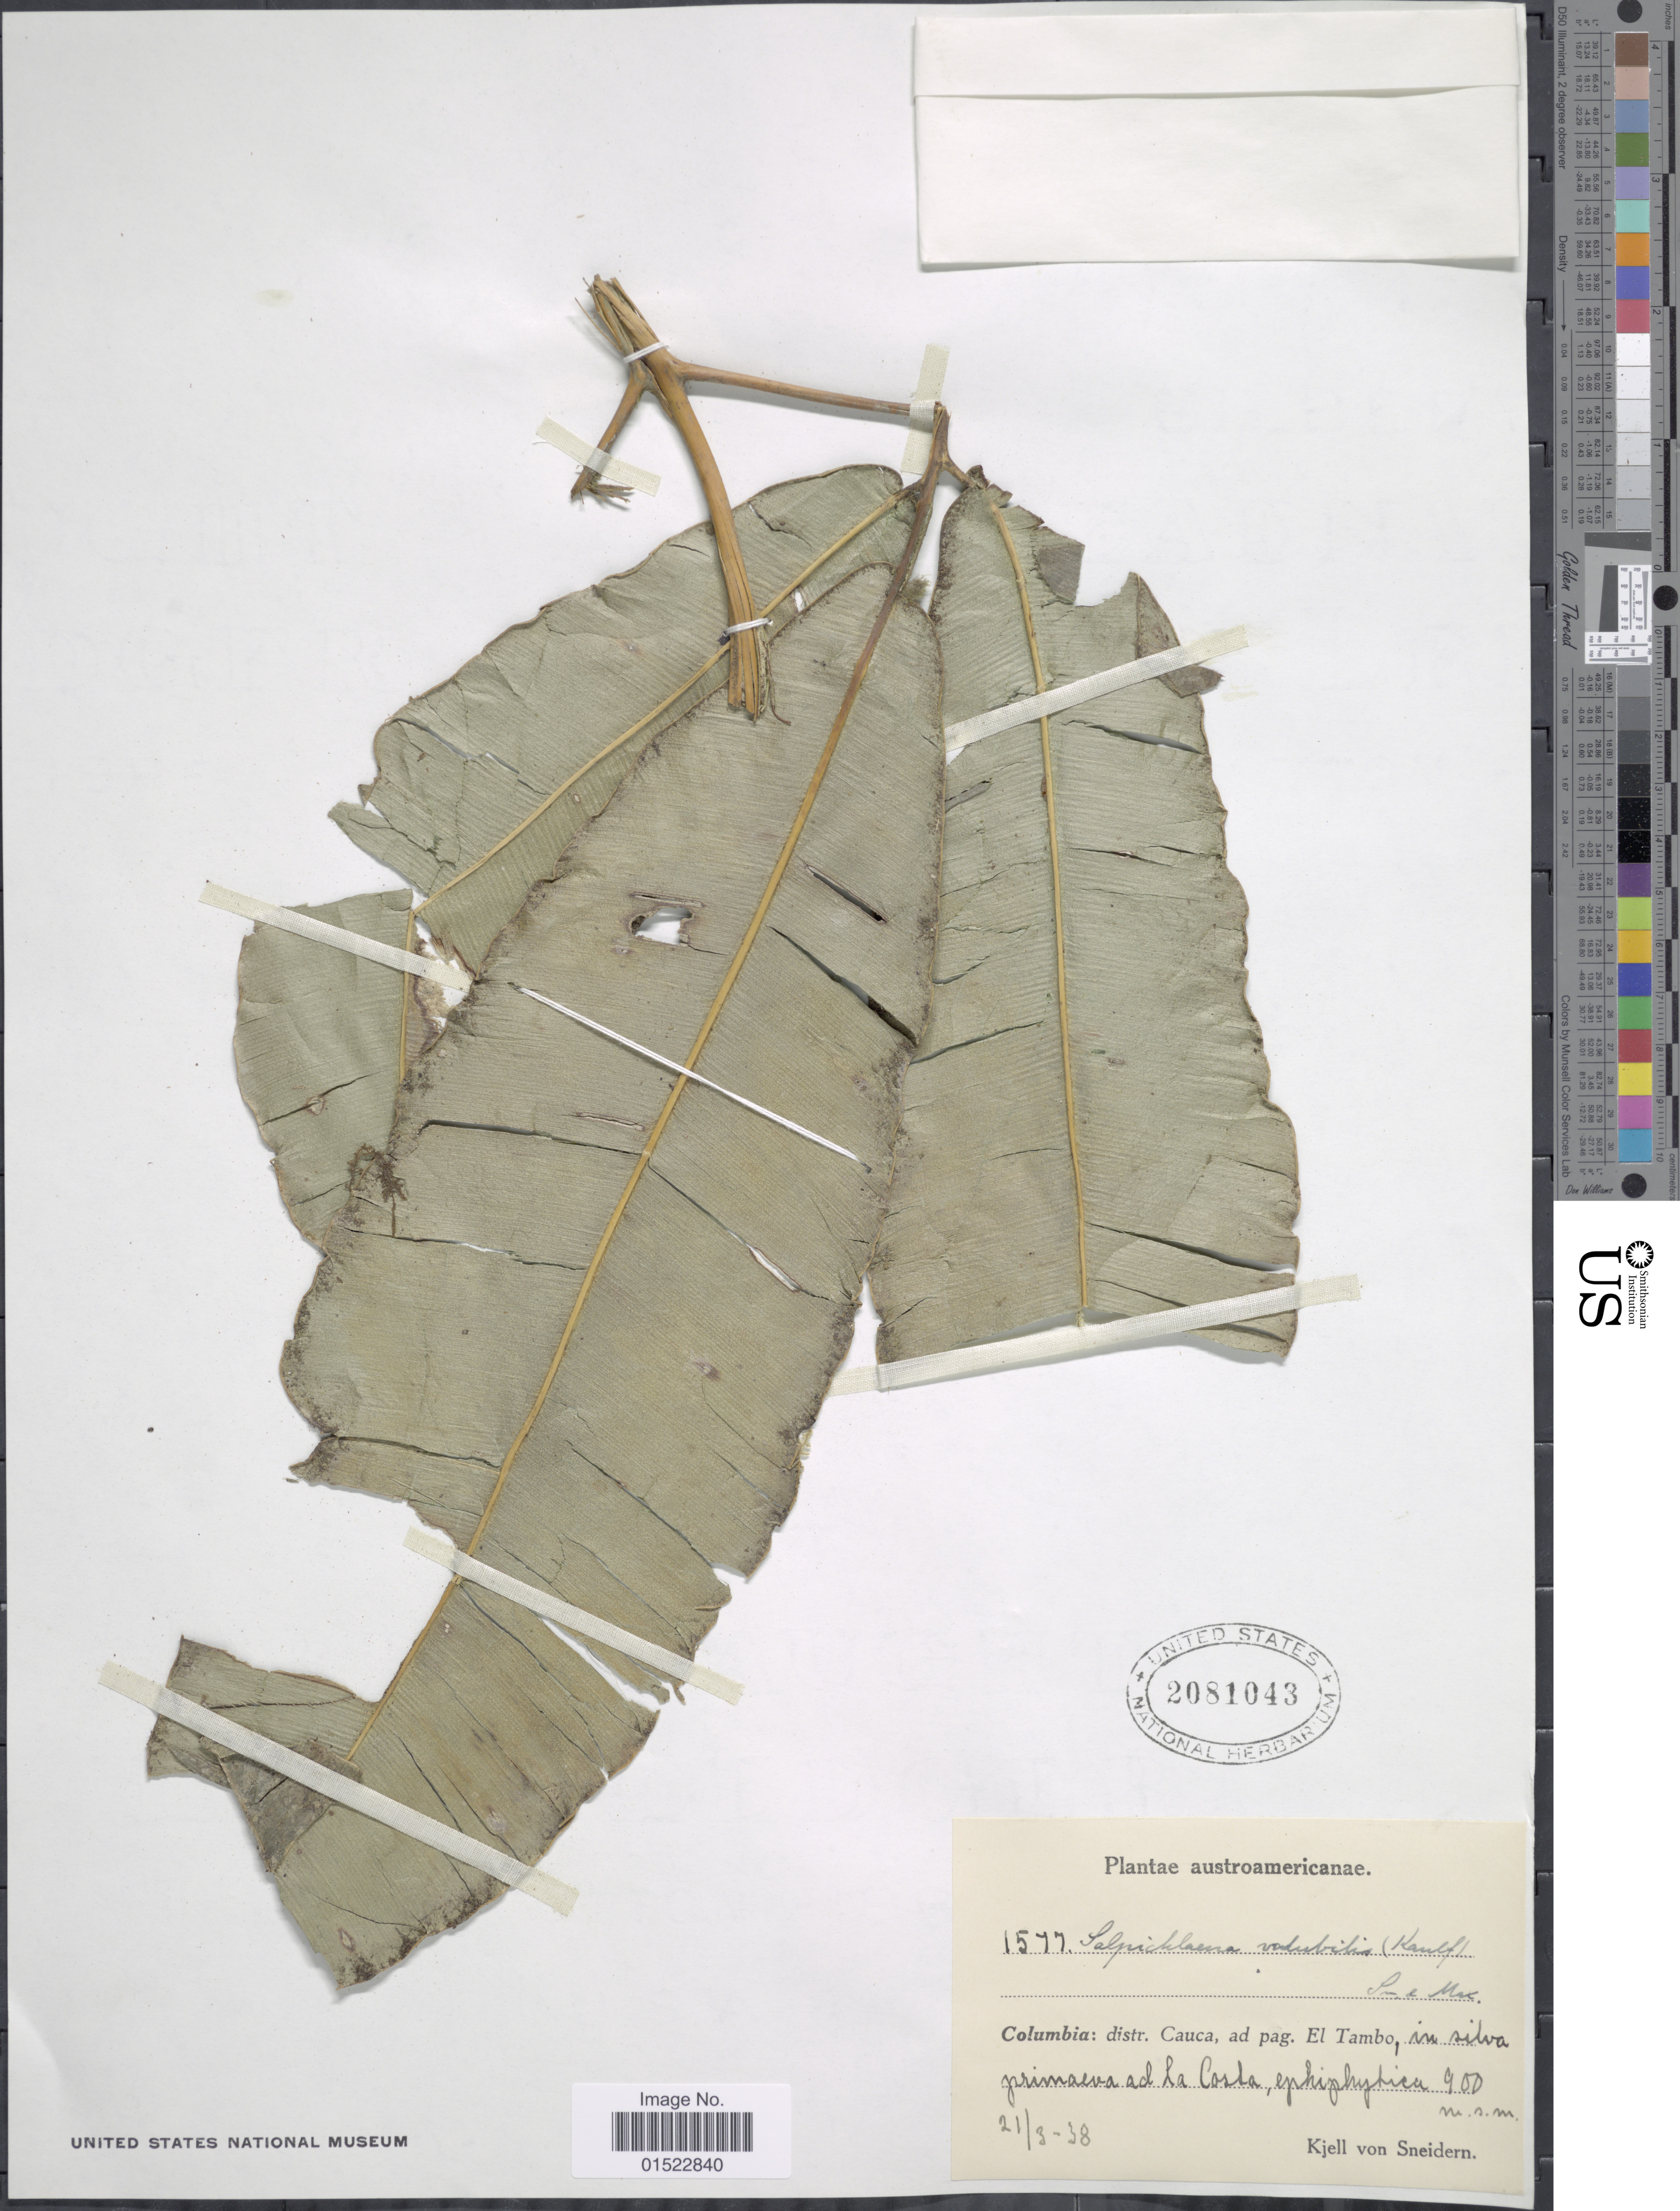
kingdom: Plantae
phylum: Tracheophyta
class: Polypodiopsida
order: Polypodiales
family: Blechnaceae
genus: Salpichlaena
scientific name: Salpichlaena volubilis subsp. volubilis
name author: (Kaulf.) J. Sm.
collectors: K. von Sneidern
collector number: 1577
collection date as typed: Transcribed d/m/y: 21/3/38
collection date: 1938-03-21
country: Colombia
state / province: Cauca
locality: An pag. El Tambo, in silva primara ad la Costa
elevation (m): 900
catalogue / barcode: US 2081043